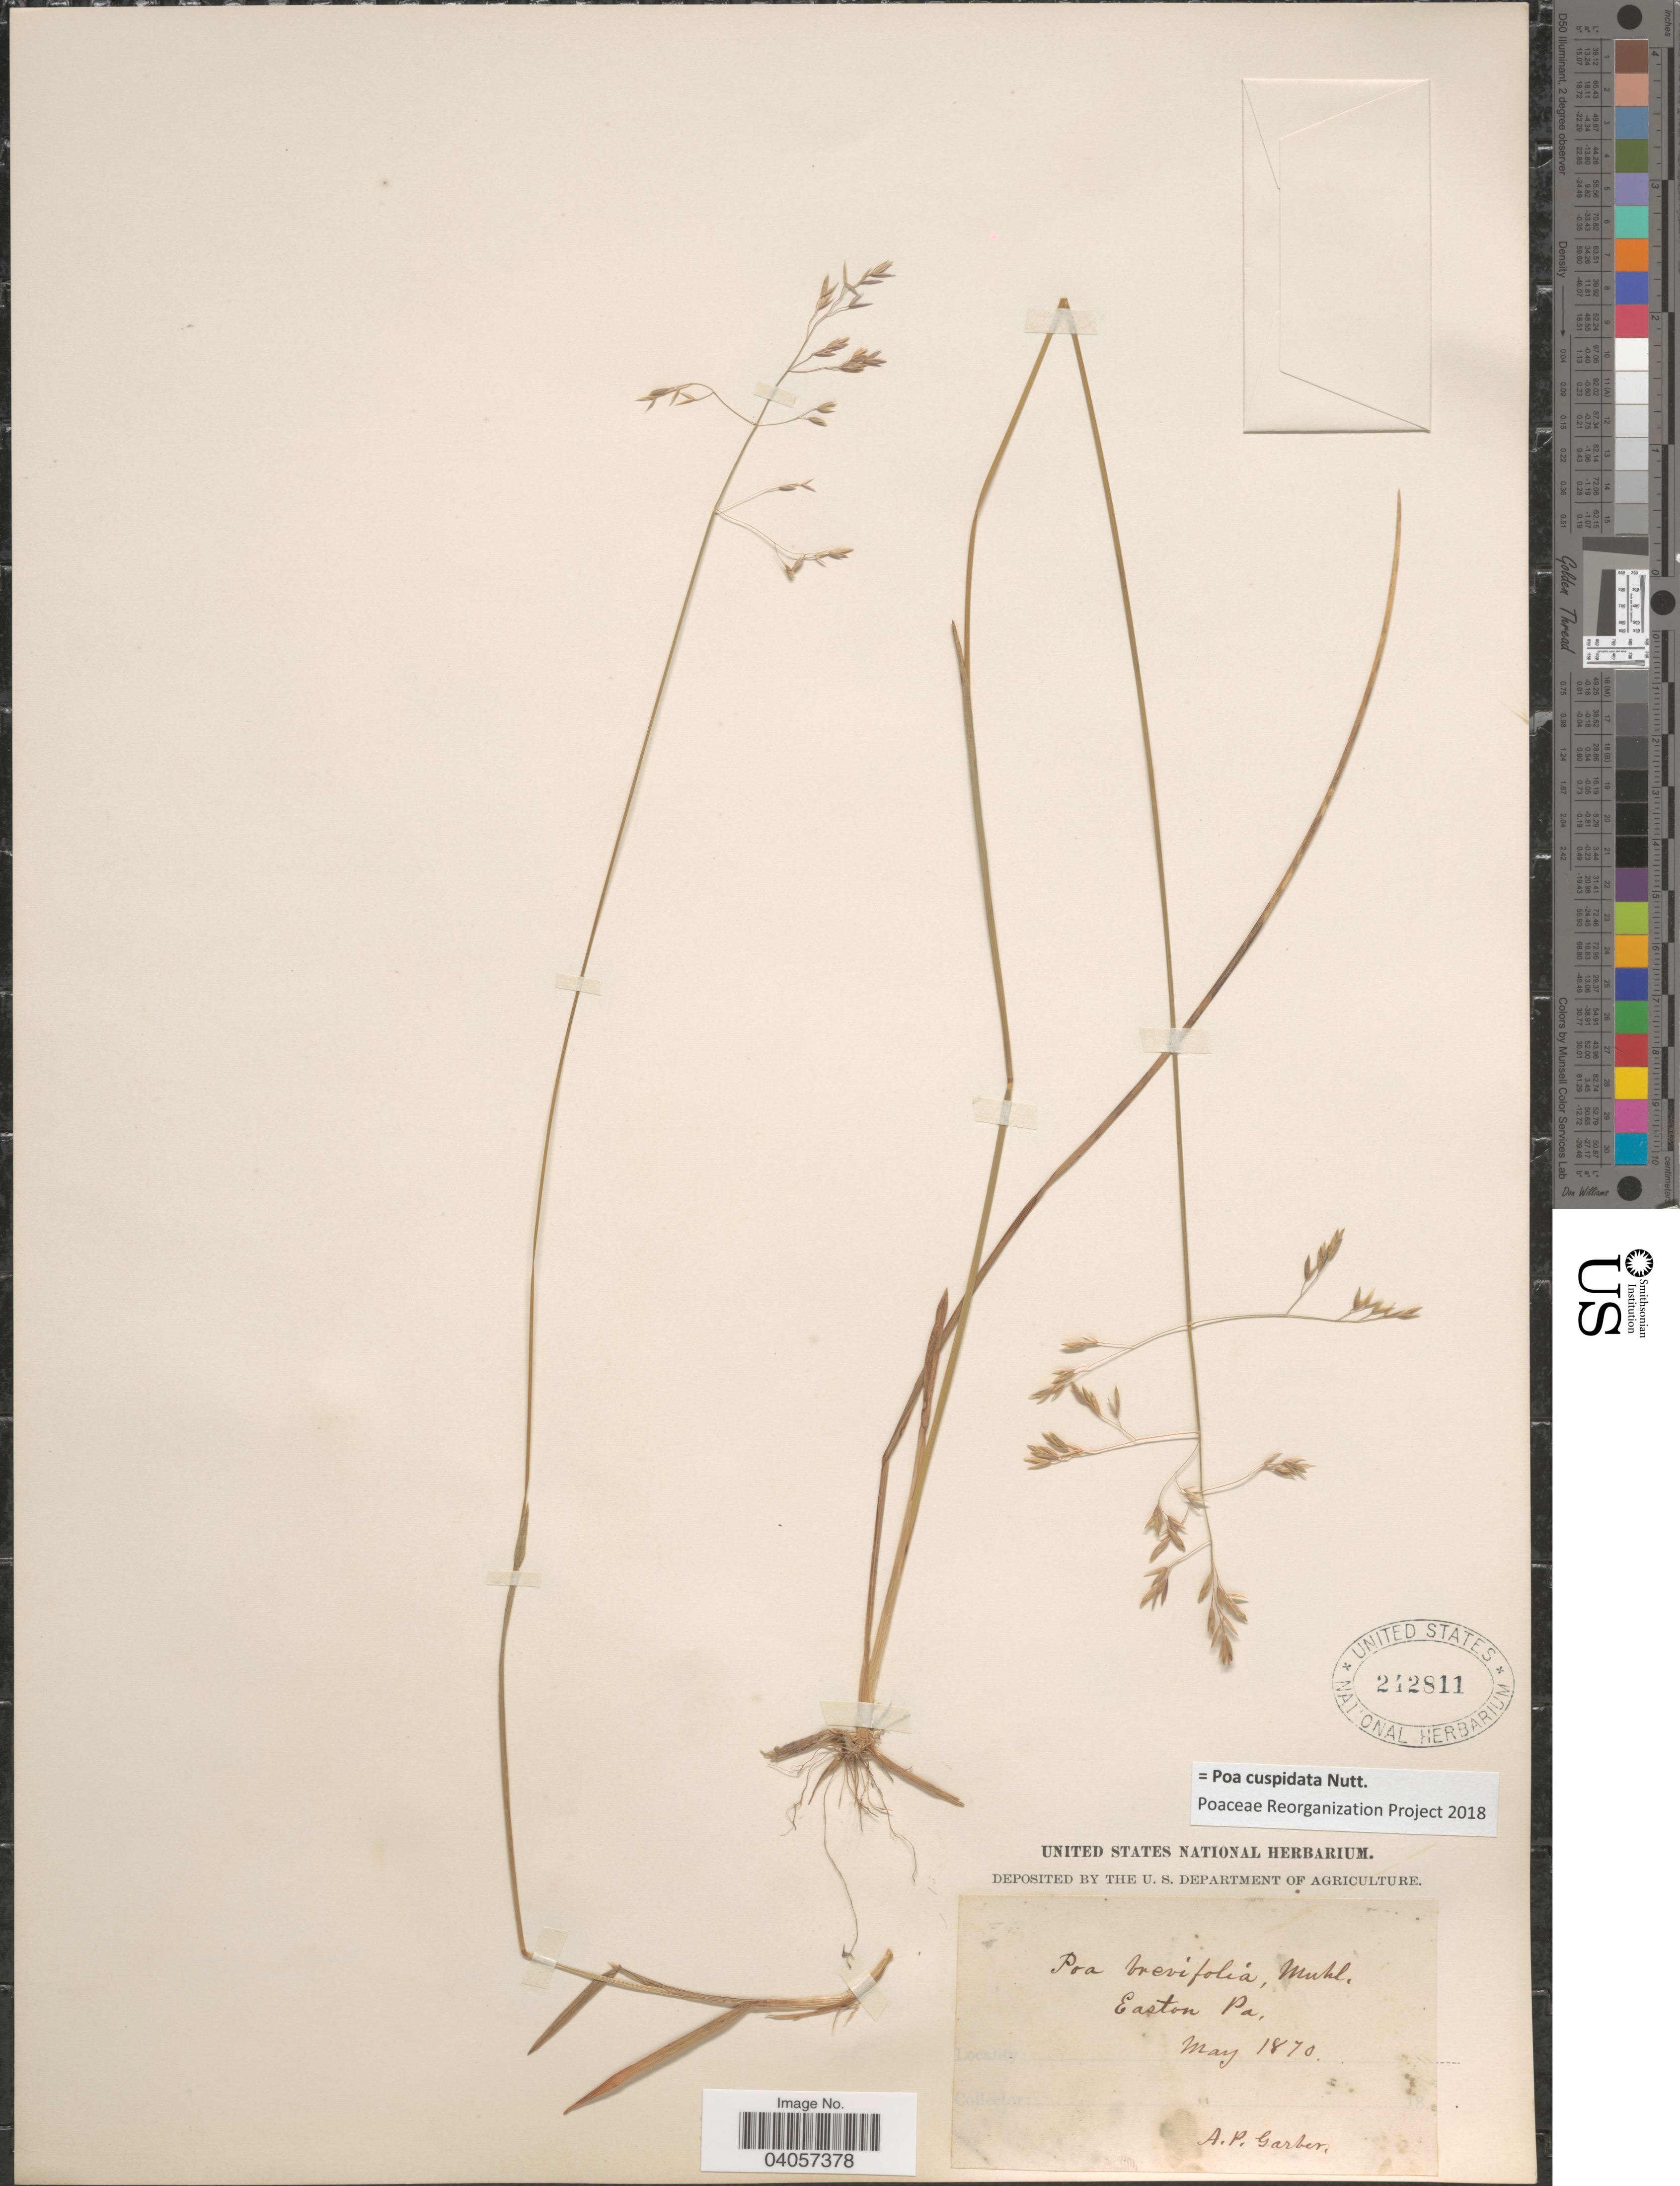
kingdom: Plantae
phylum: Tracheophyta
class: Liliopsida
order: Poales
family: Poaceae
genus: Poa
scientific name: Poa cuspidata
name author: Nutt.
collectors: A. P. Garber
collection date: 1870-05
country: United States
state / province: Pennsylvania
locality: Easton.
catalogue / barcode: US 242811